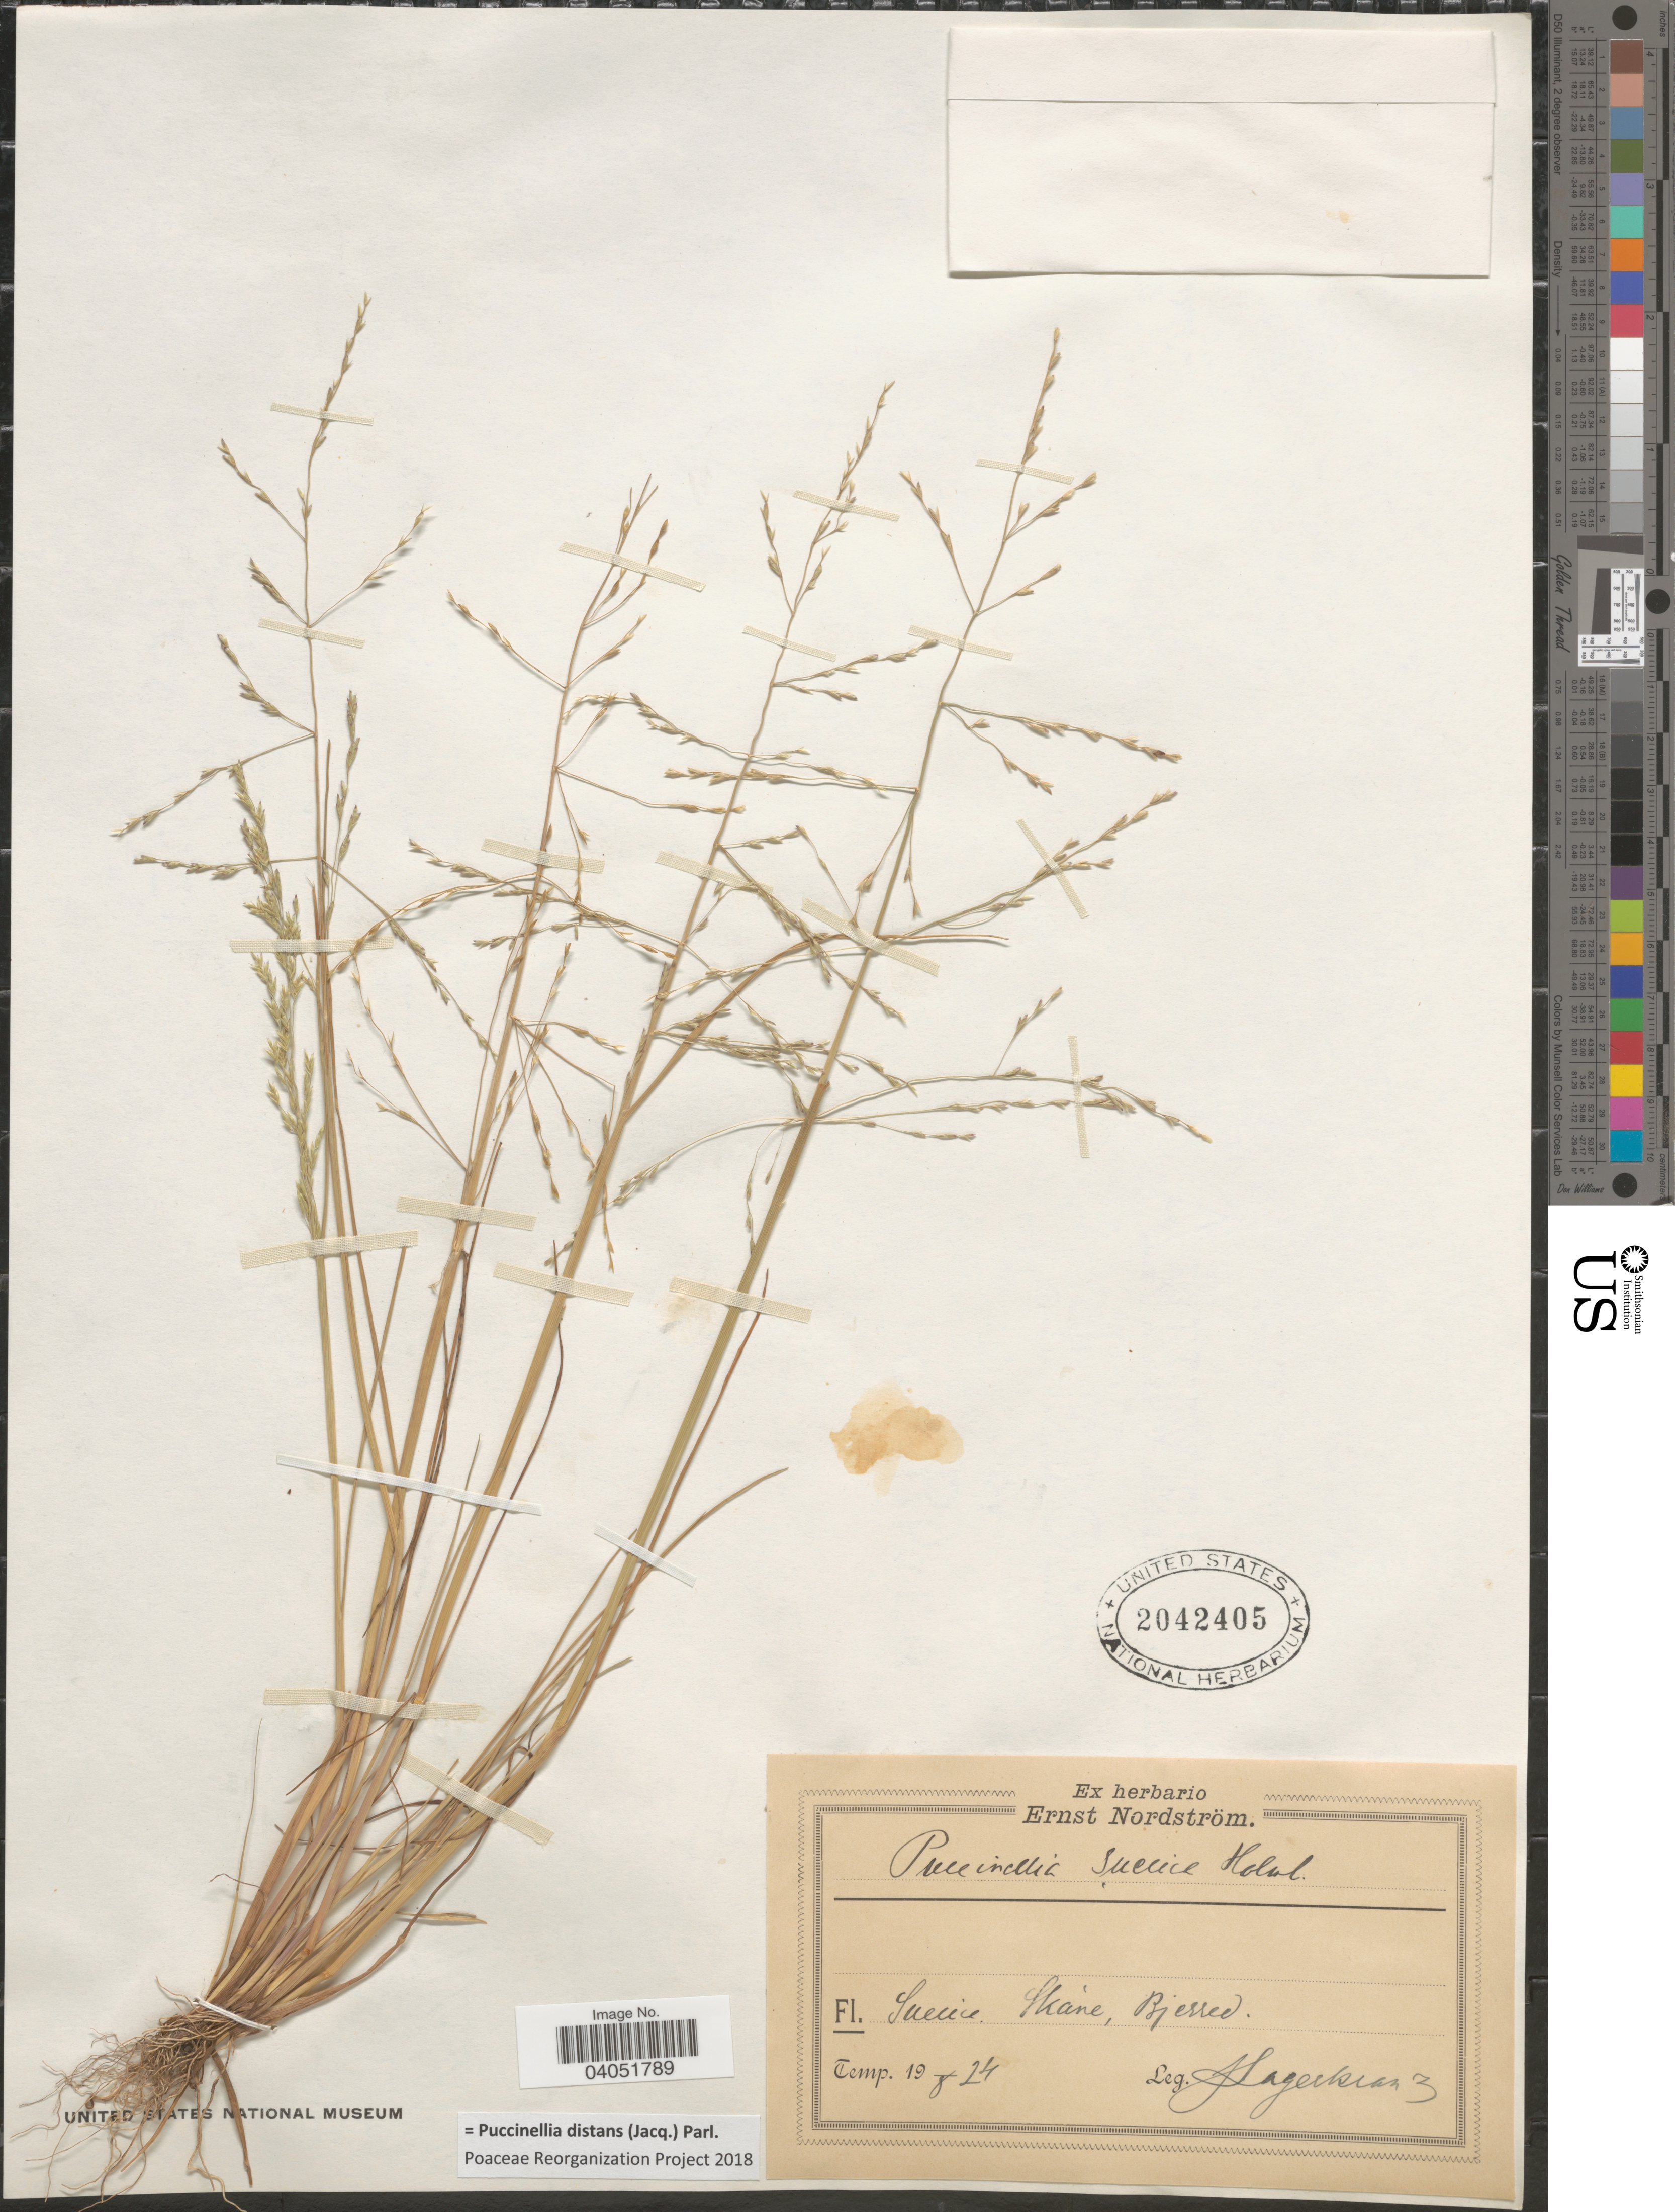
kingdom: Plantae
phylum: Tracheophyta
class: Liliopsida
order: Poales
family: Poaceae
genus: Puccinellia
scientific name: Puccinellia distans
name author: (Jacq.) Parl.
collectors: J. Lagerkranz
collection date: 1924-08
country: Sweden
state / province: Skåne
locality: Suecica. Bjerred.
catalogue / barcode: US 2042405